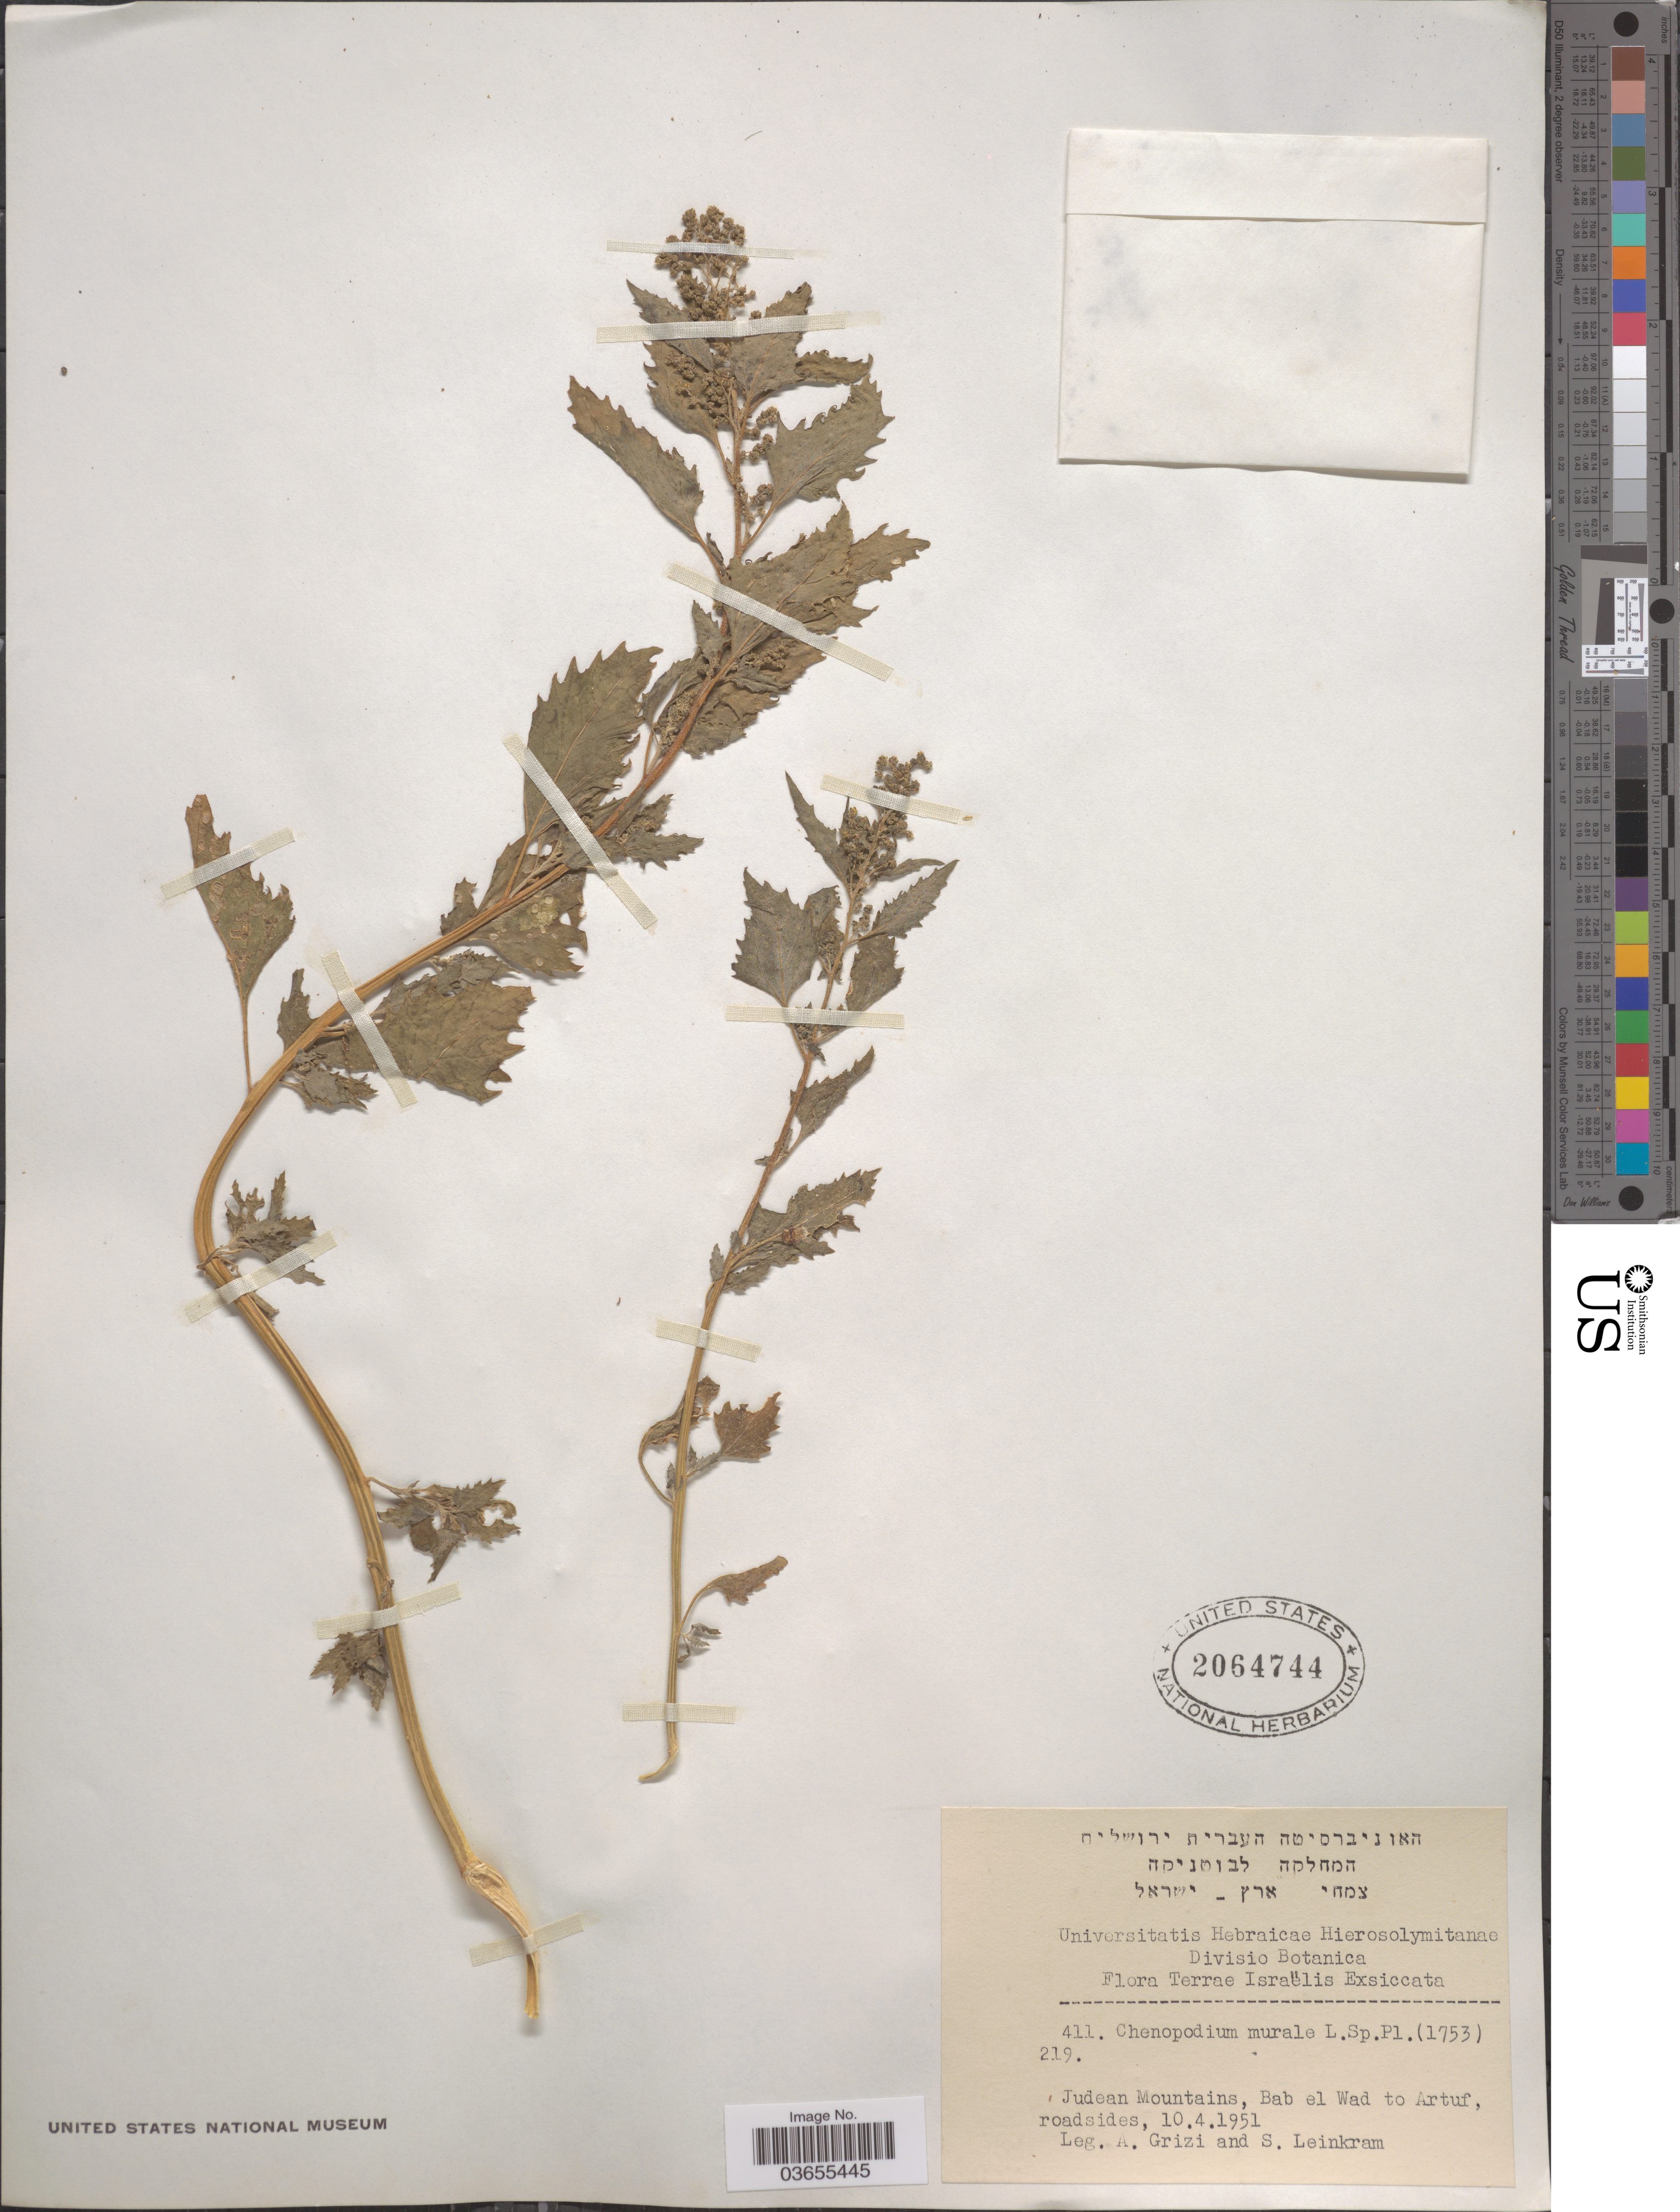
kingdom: Plantae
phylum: Tracheophyta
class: Magnoliopsida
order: Caryophyllales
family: Amaranthaceae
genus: Chenopodium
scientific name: Chenopodium murale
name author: L.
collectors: A. Grizi & Leinkram, S.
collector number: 411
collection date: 1951-04-10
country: Israel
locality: Judean Mountains, Bab el Wad to Artuf, roadsides.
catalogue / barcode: US 2064744